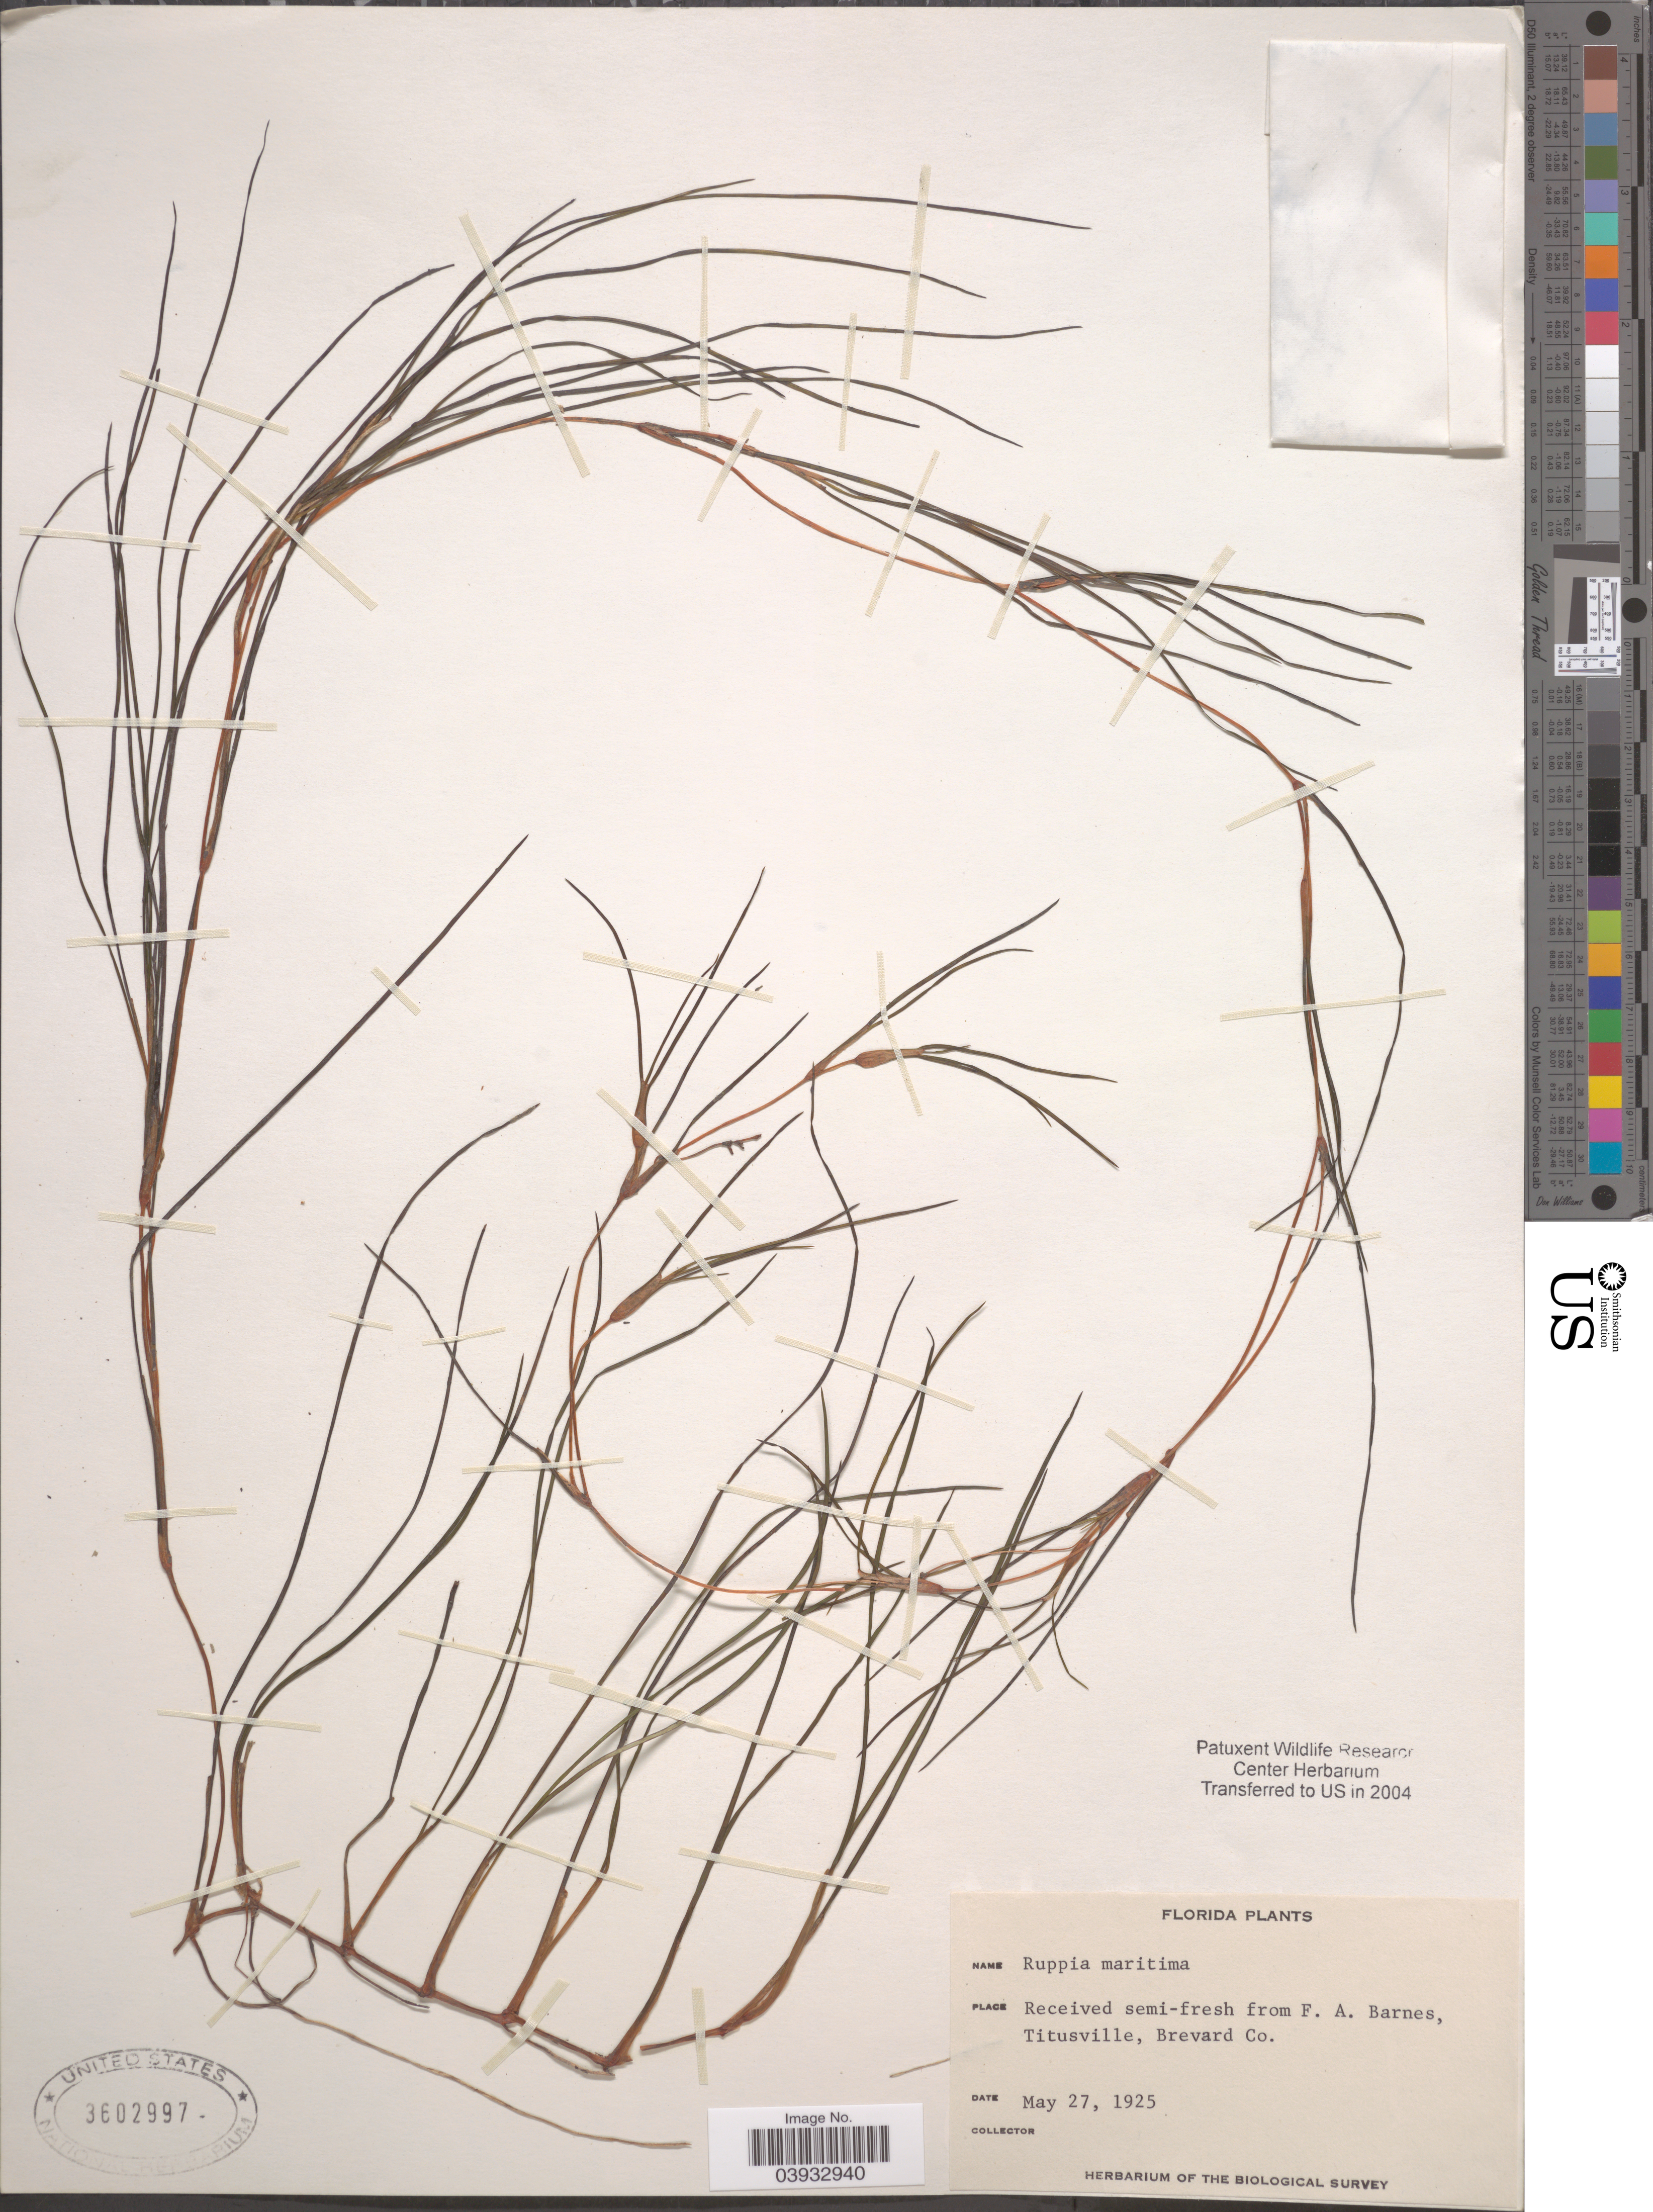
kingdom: Plantae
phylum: Tracheophyta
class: Liliopsida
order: Alismatales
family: Ruppiaceae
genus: Ruppia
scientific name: Ruppia maritima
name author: L.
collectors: ex herb. of the Biological Survey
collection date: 1925-05-27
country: United States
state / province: Florida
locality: Titusville, Brevard Co.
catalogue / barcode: US 3602997